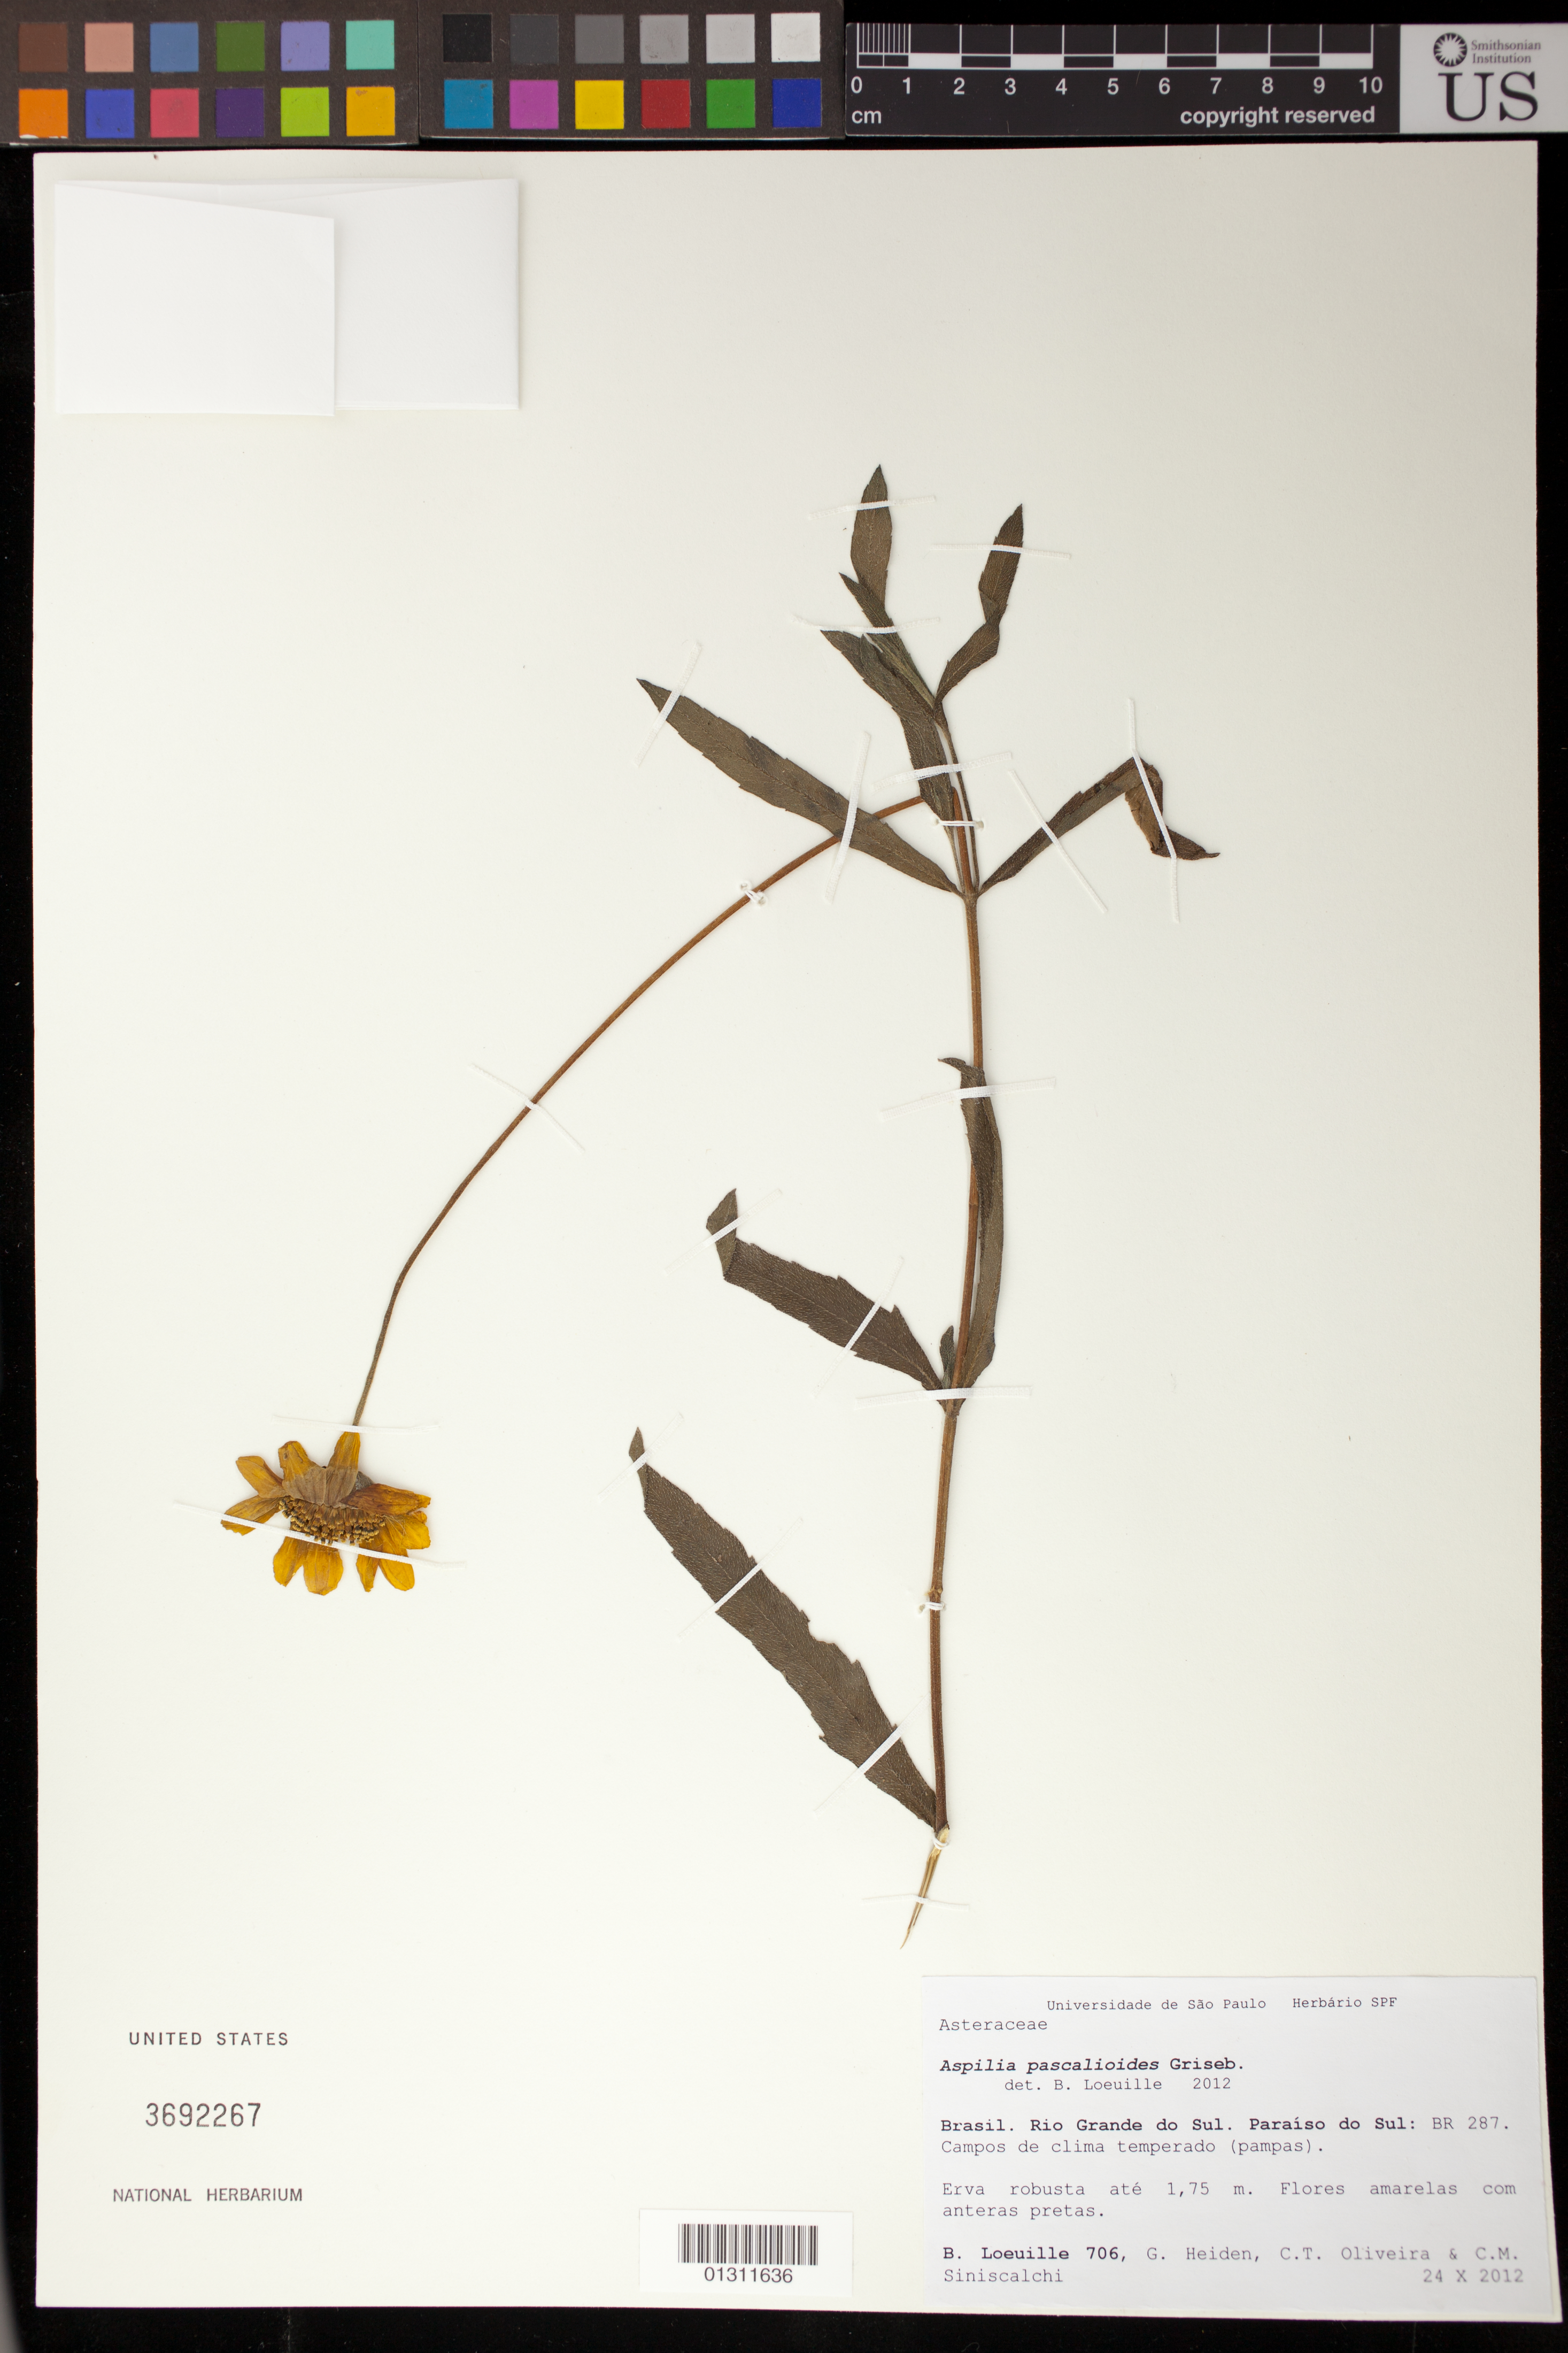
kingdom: Plantae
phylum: Tracheophyta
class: Magnoliopsida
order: Asterales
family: Asteraceae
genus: Aspilia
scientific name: Aspilia pascalioides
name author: Griseb.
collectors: B. Loeuille, G. Heiden, C. T. Oliveira & C. Siniscalchi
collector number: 706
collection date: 2012-10-24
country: Brazil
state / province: Rio Grande do Sul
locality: Paraiso de Sul: BR 287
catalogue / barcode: US 3692267